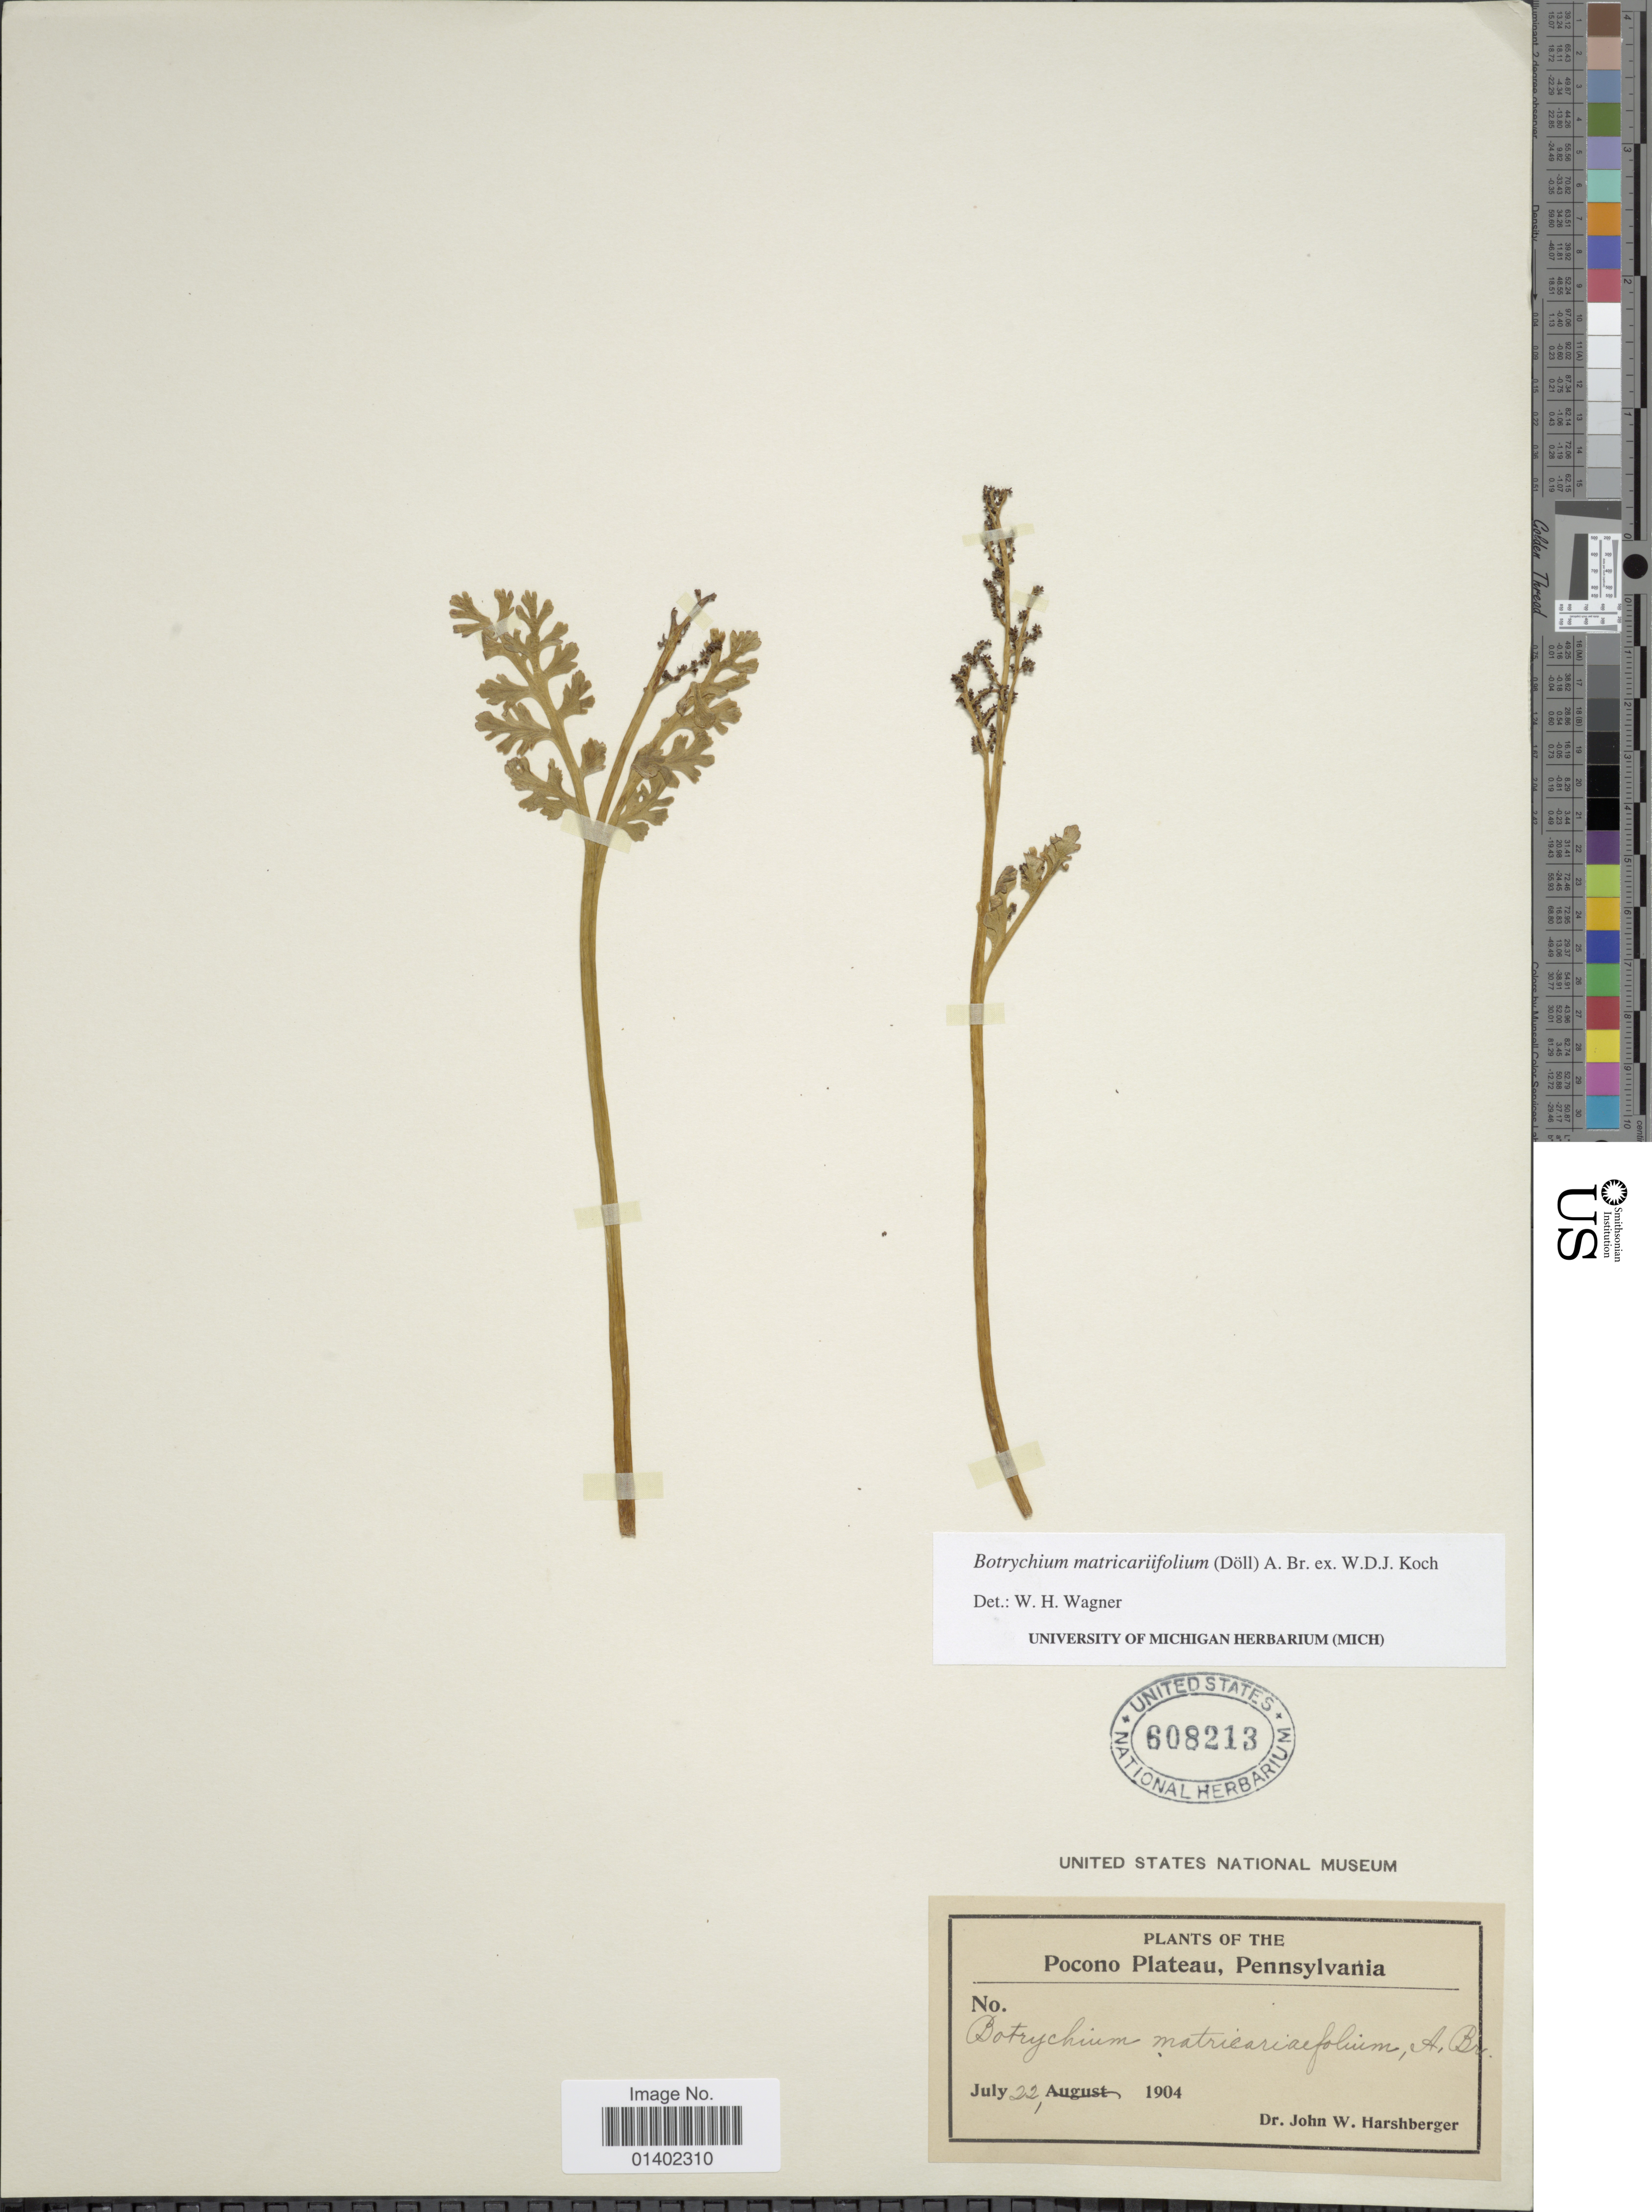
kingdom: Plantae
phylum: Tracheophyta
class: Polypodiopsida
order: Ophioglossales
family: Ophioglossaceae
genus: Botrychium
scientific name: Botrychium matricariifolium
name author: (A. Braun ex Dowell) A. Braun ex Koch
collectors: J. W. Harshberger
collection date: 1904-07-22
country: United States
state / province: Pennsylvania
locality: Pocono Plateau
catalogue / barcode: US 608213